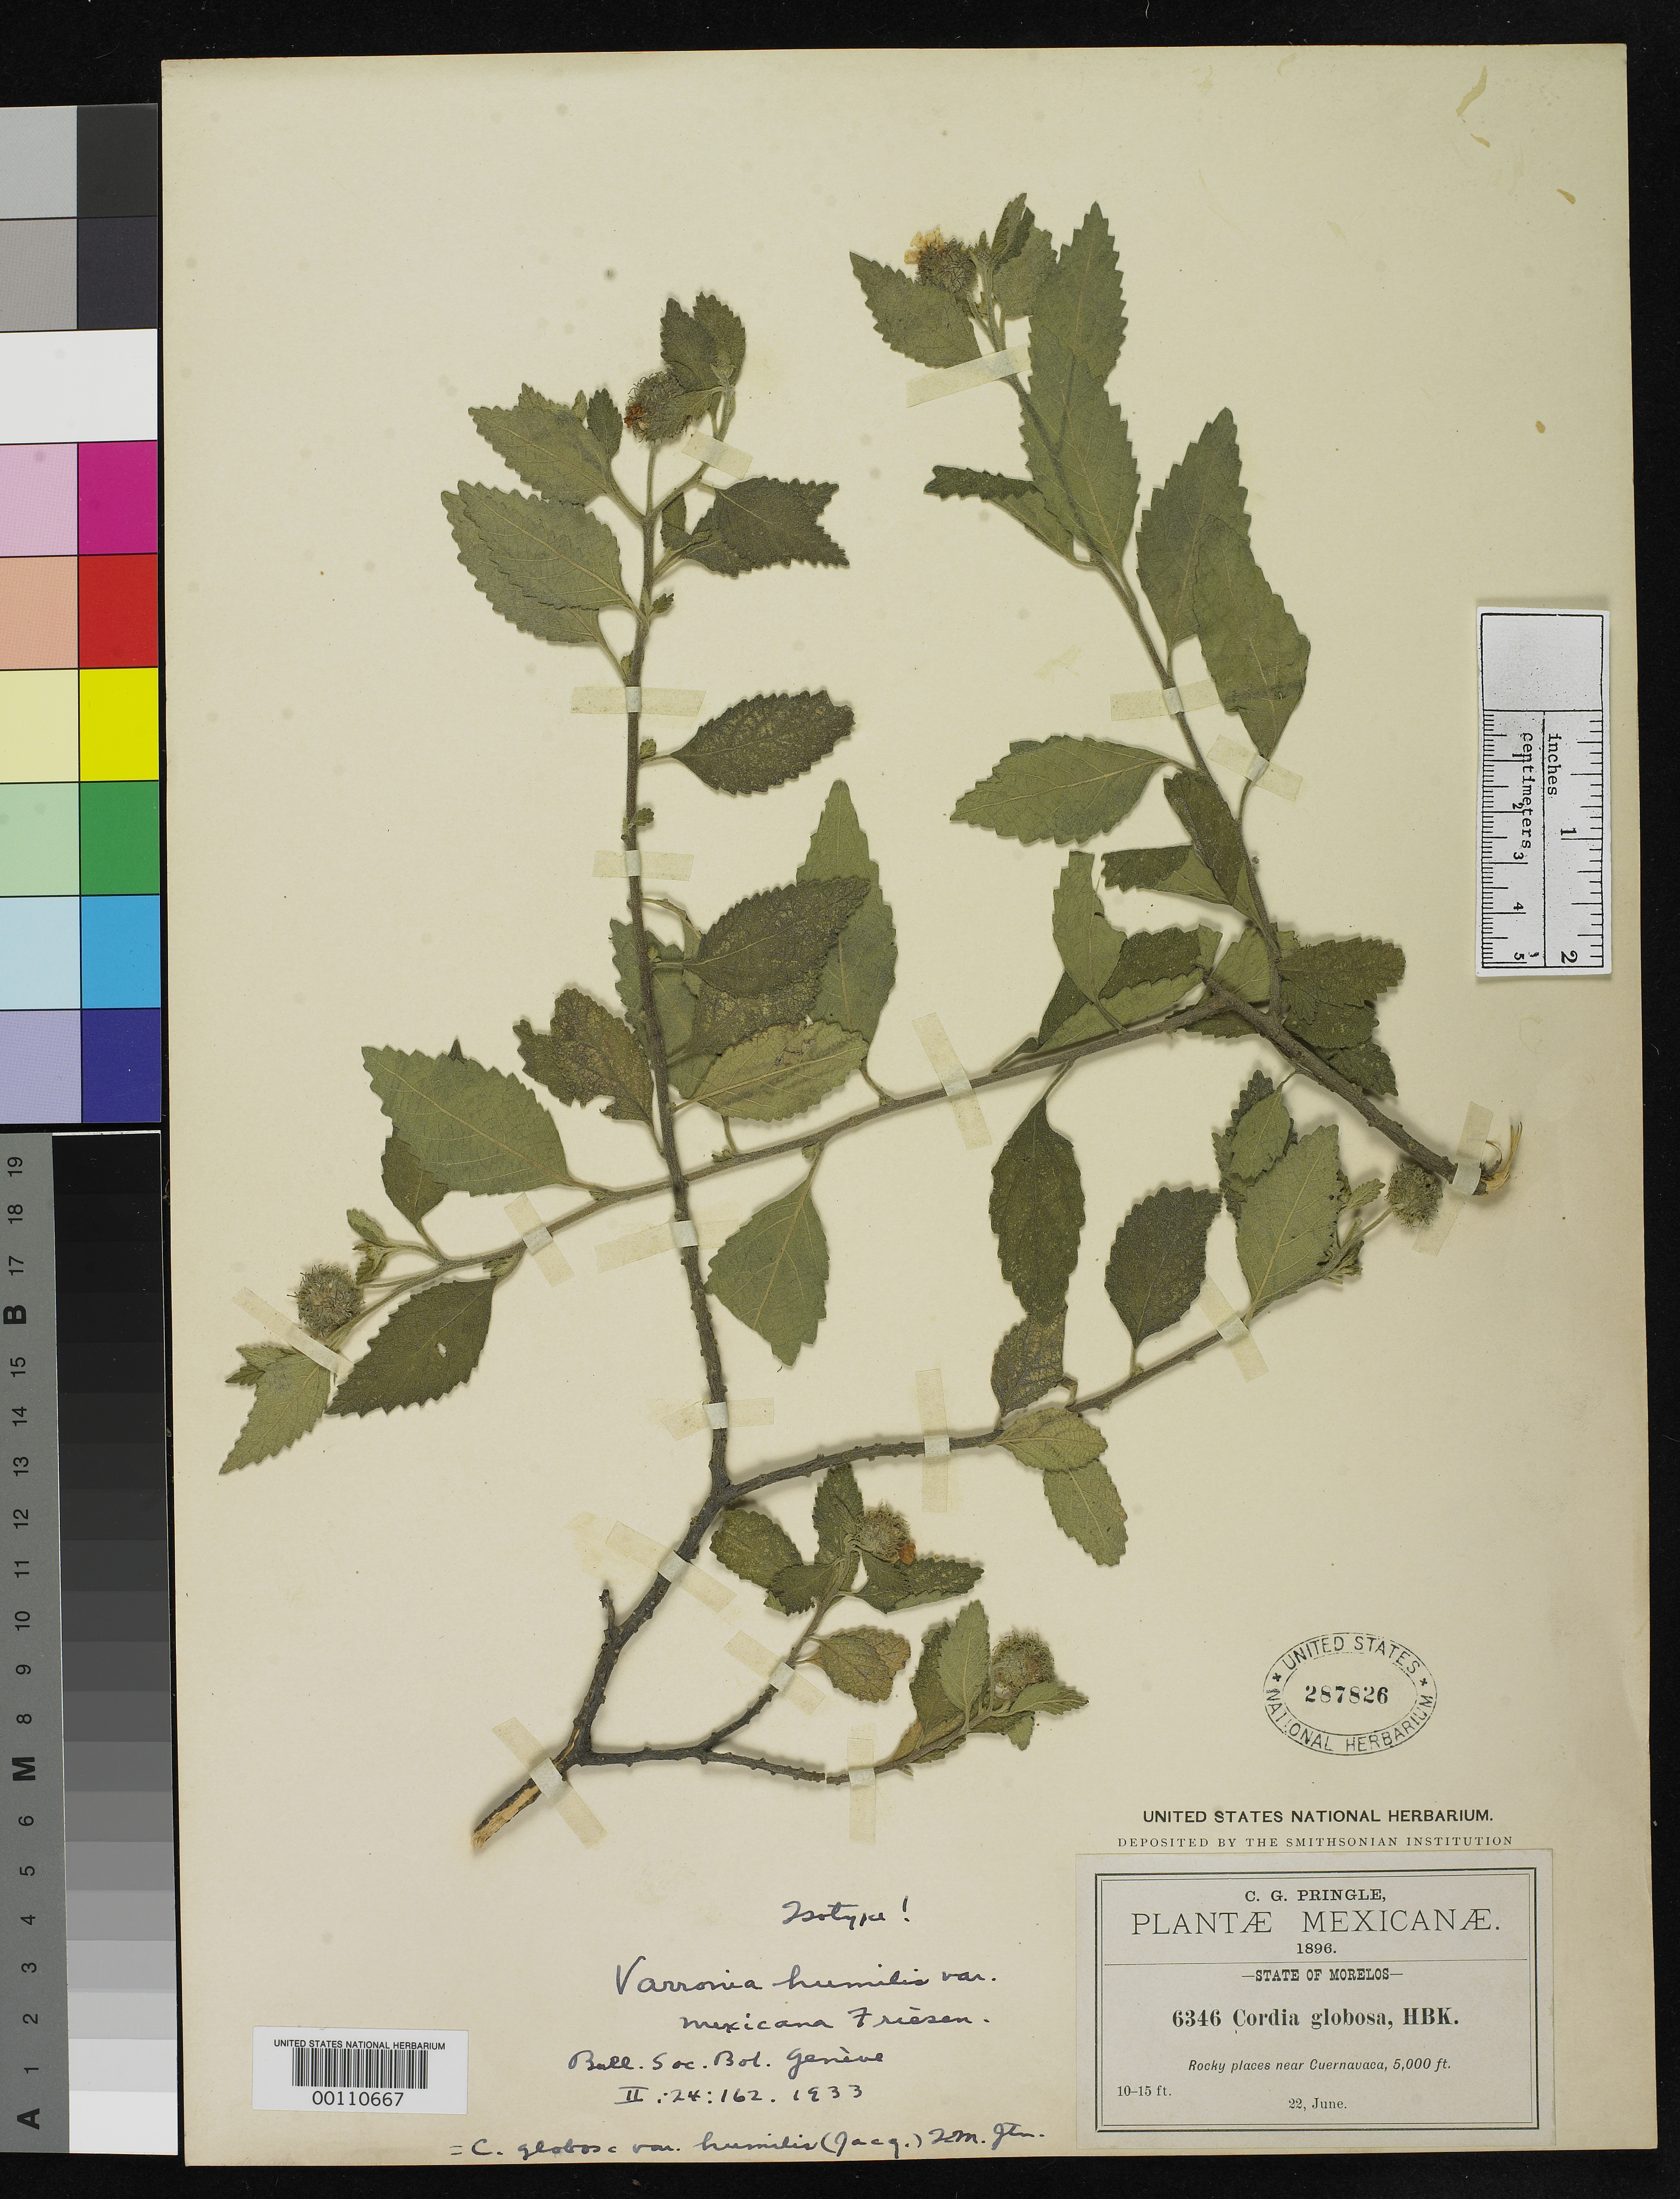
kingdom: Plantae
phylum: Tracheophyta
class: Magnoliopsida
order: Boraginales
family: Cordiaceae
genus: Varronia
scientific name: Varronia humilis var. mexicana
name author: Friesen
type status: Isotype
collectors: C. G. Pringle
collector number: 6346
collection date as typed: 22 Jun 1896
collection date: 1896-06-22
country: Mexico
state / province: Morelos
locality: Cuernavaca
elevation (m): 1524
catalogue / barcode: US 287826